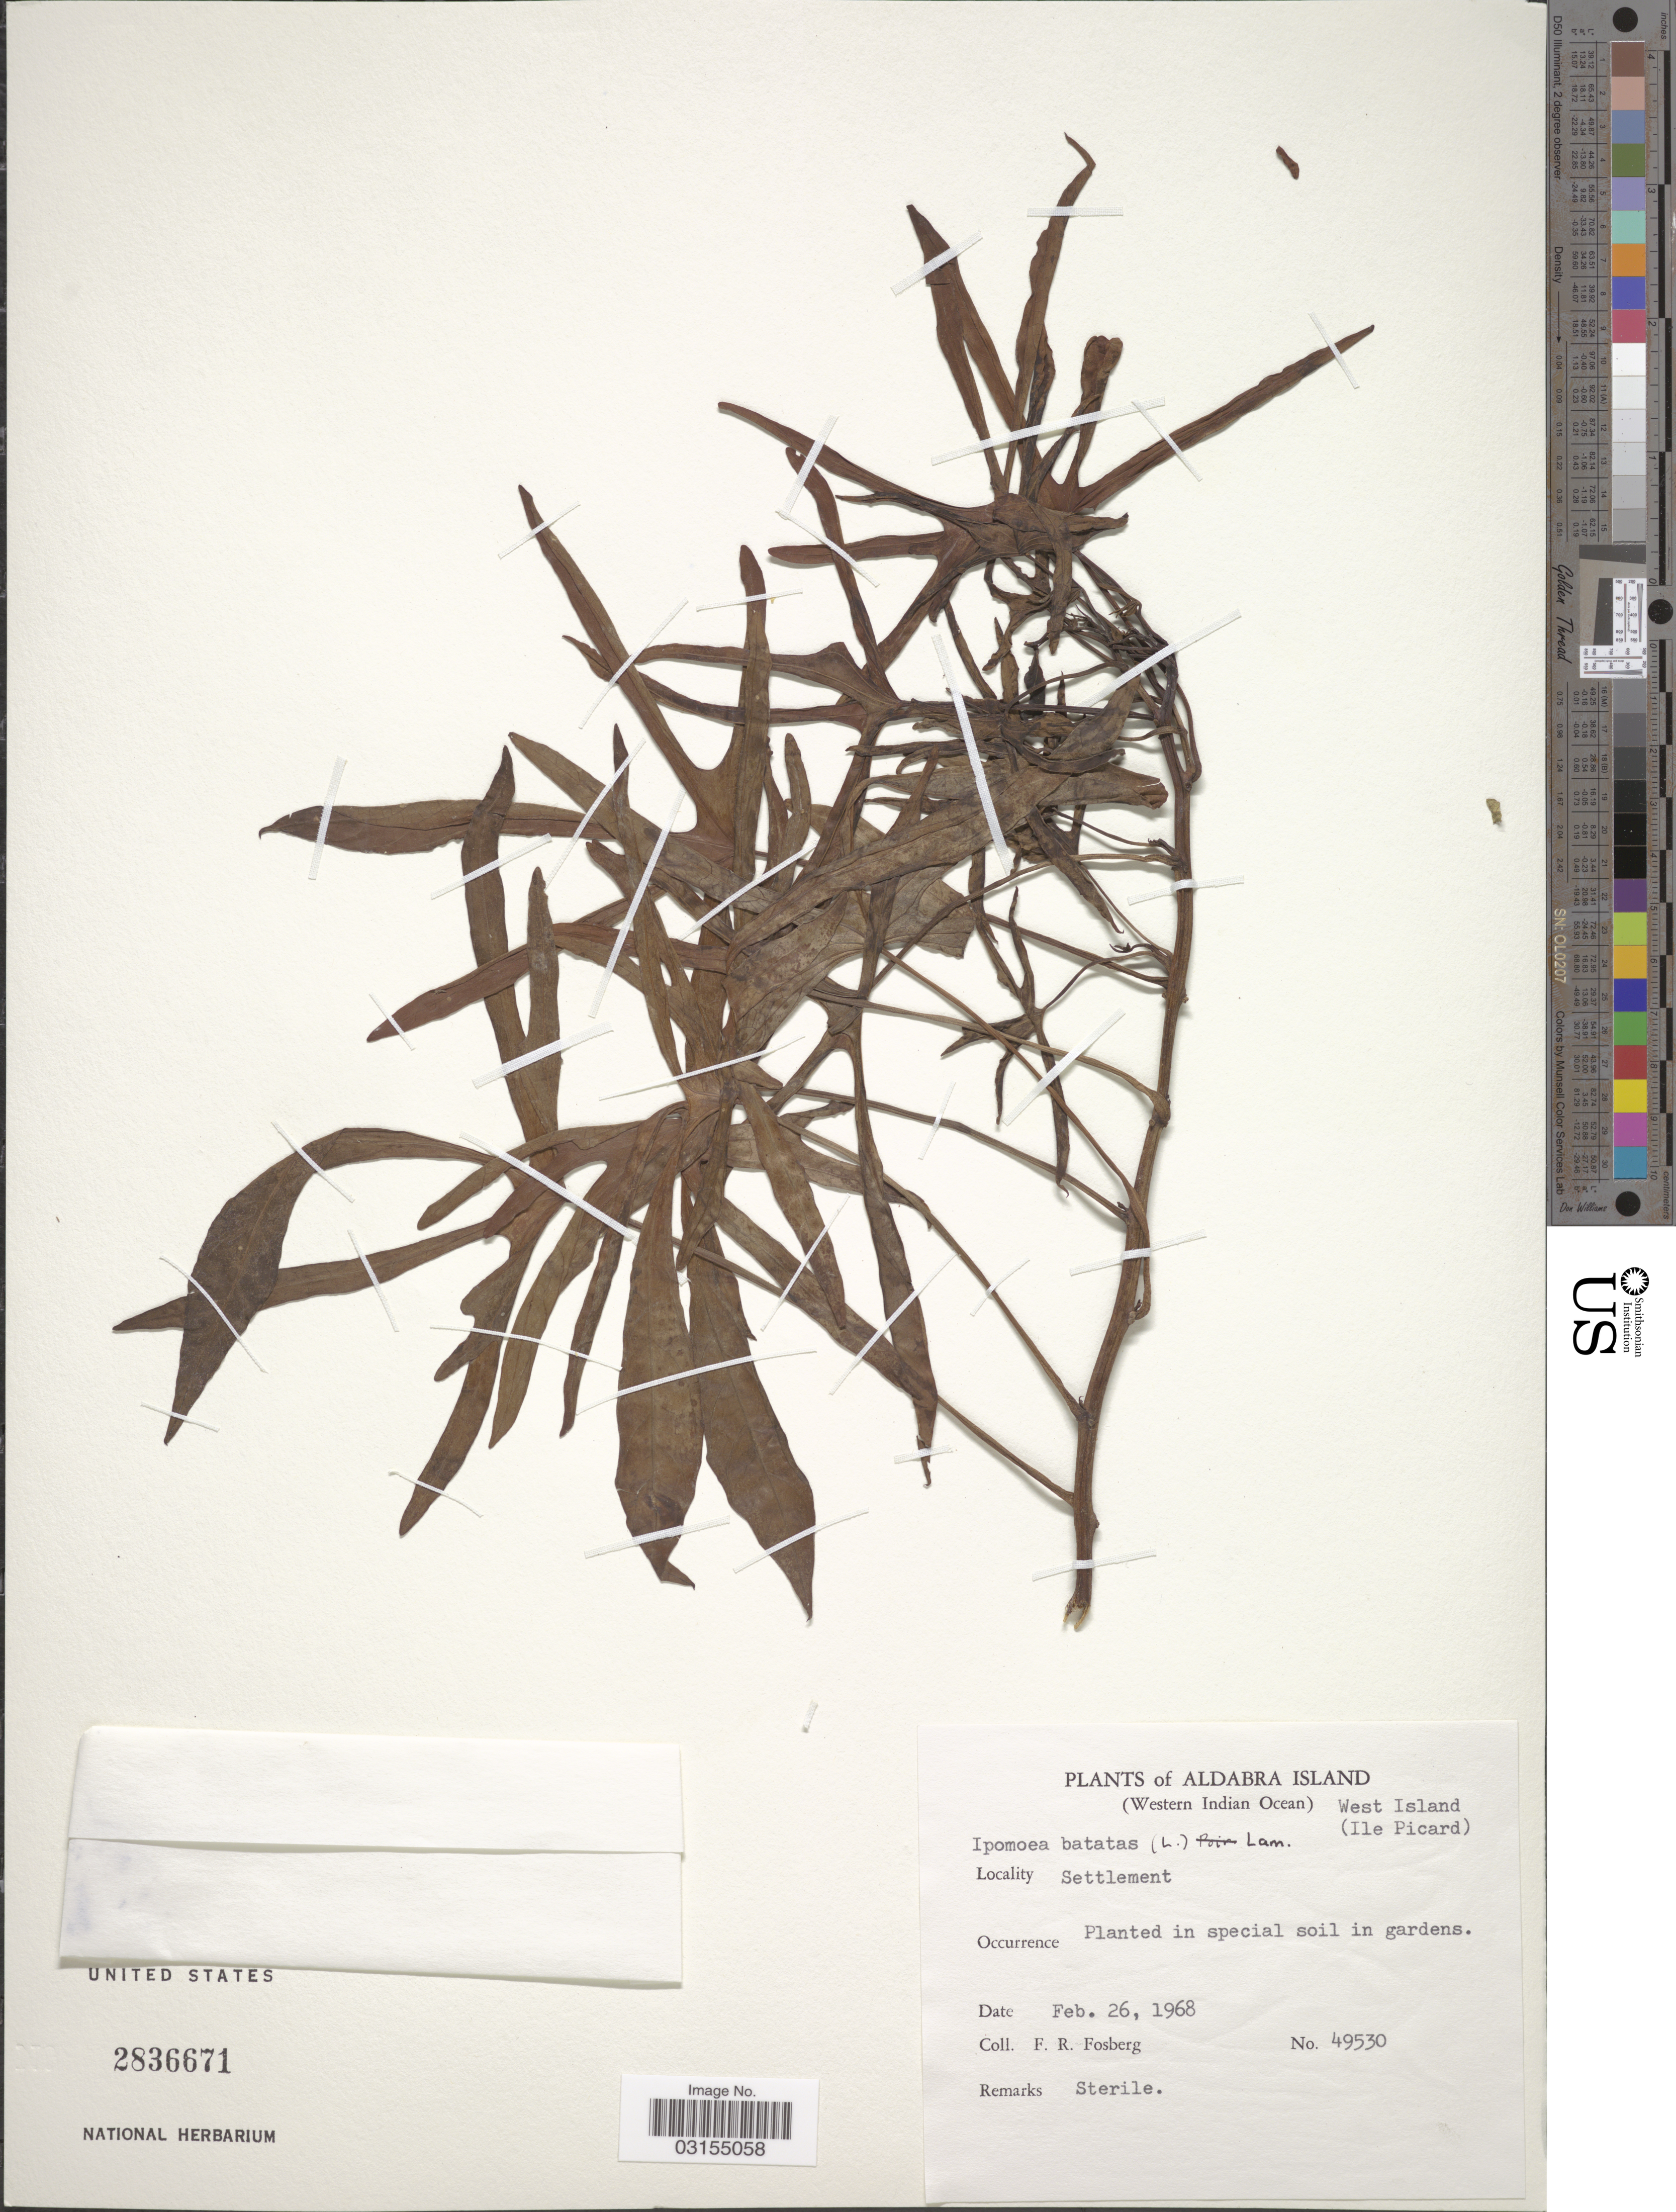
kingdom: Plantae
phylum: Tracheophyta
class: Magnoliopsida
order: Solanales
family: Convolvulaceae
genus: Ipomoea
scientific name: Ipomoea batatas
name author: (L.) Lam.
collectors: F. R. Fosberg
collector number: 49530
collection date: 1968-02-26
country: Seychelles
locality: Aldabra Island (Western Indian Ocean), West Island. (Ile Picard). Settlement.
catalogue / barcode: US 2836671